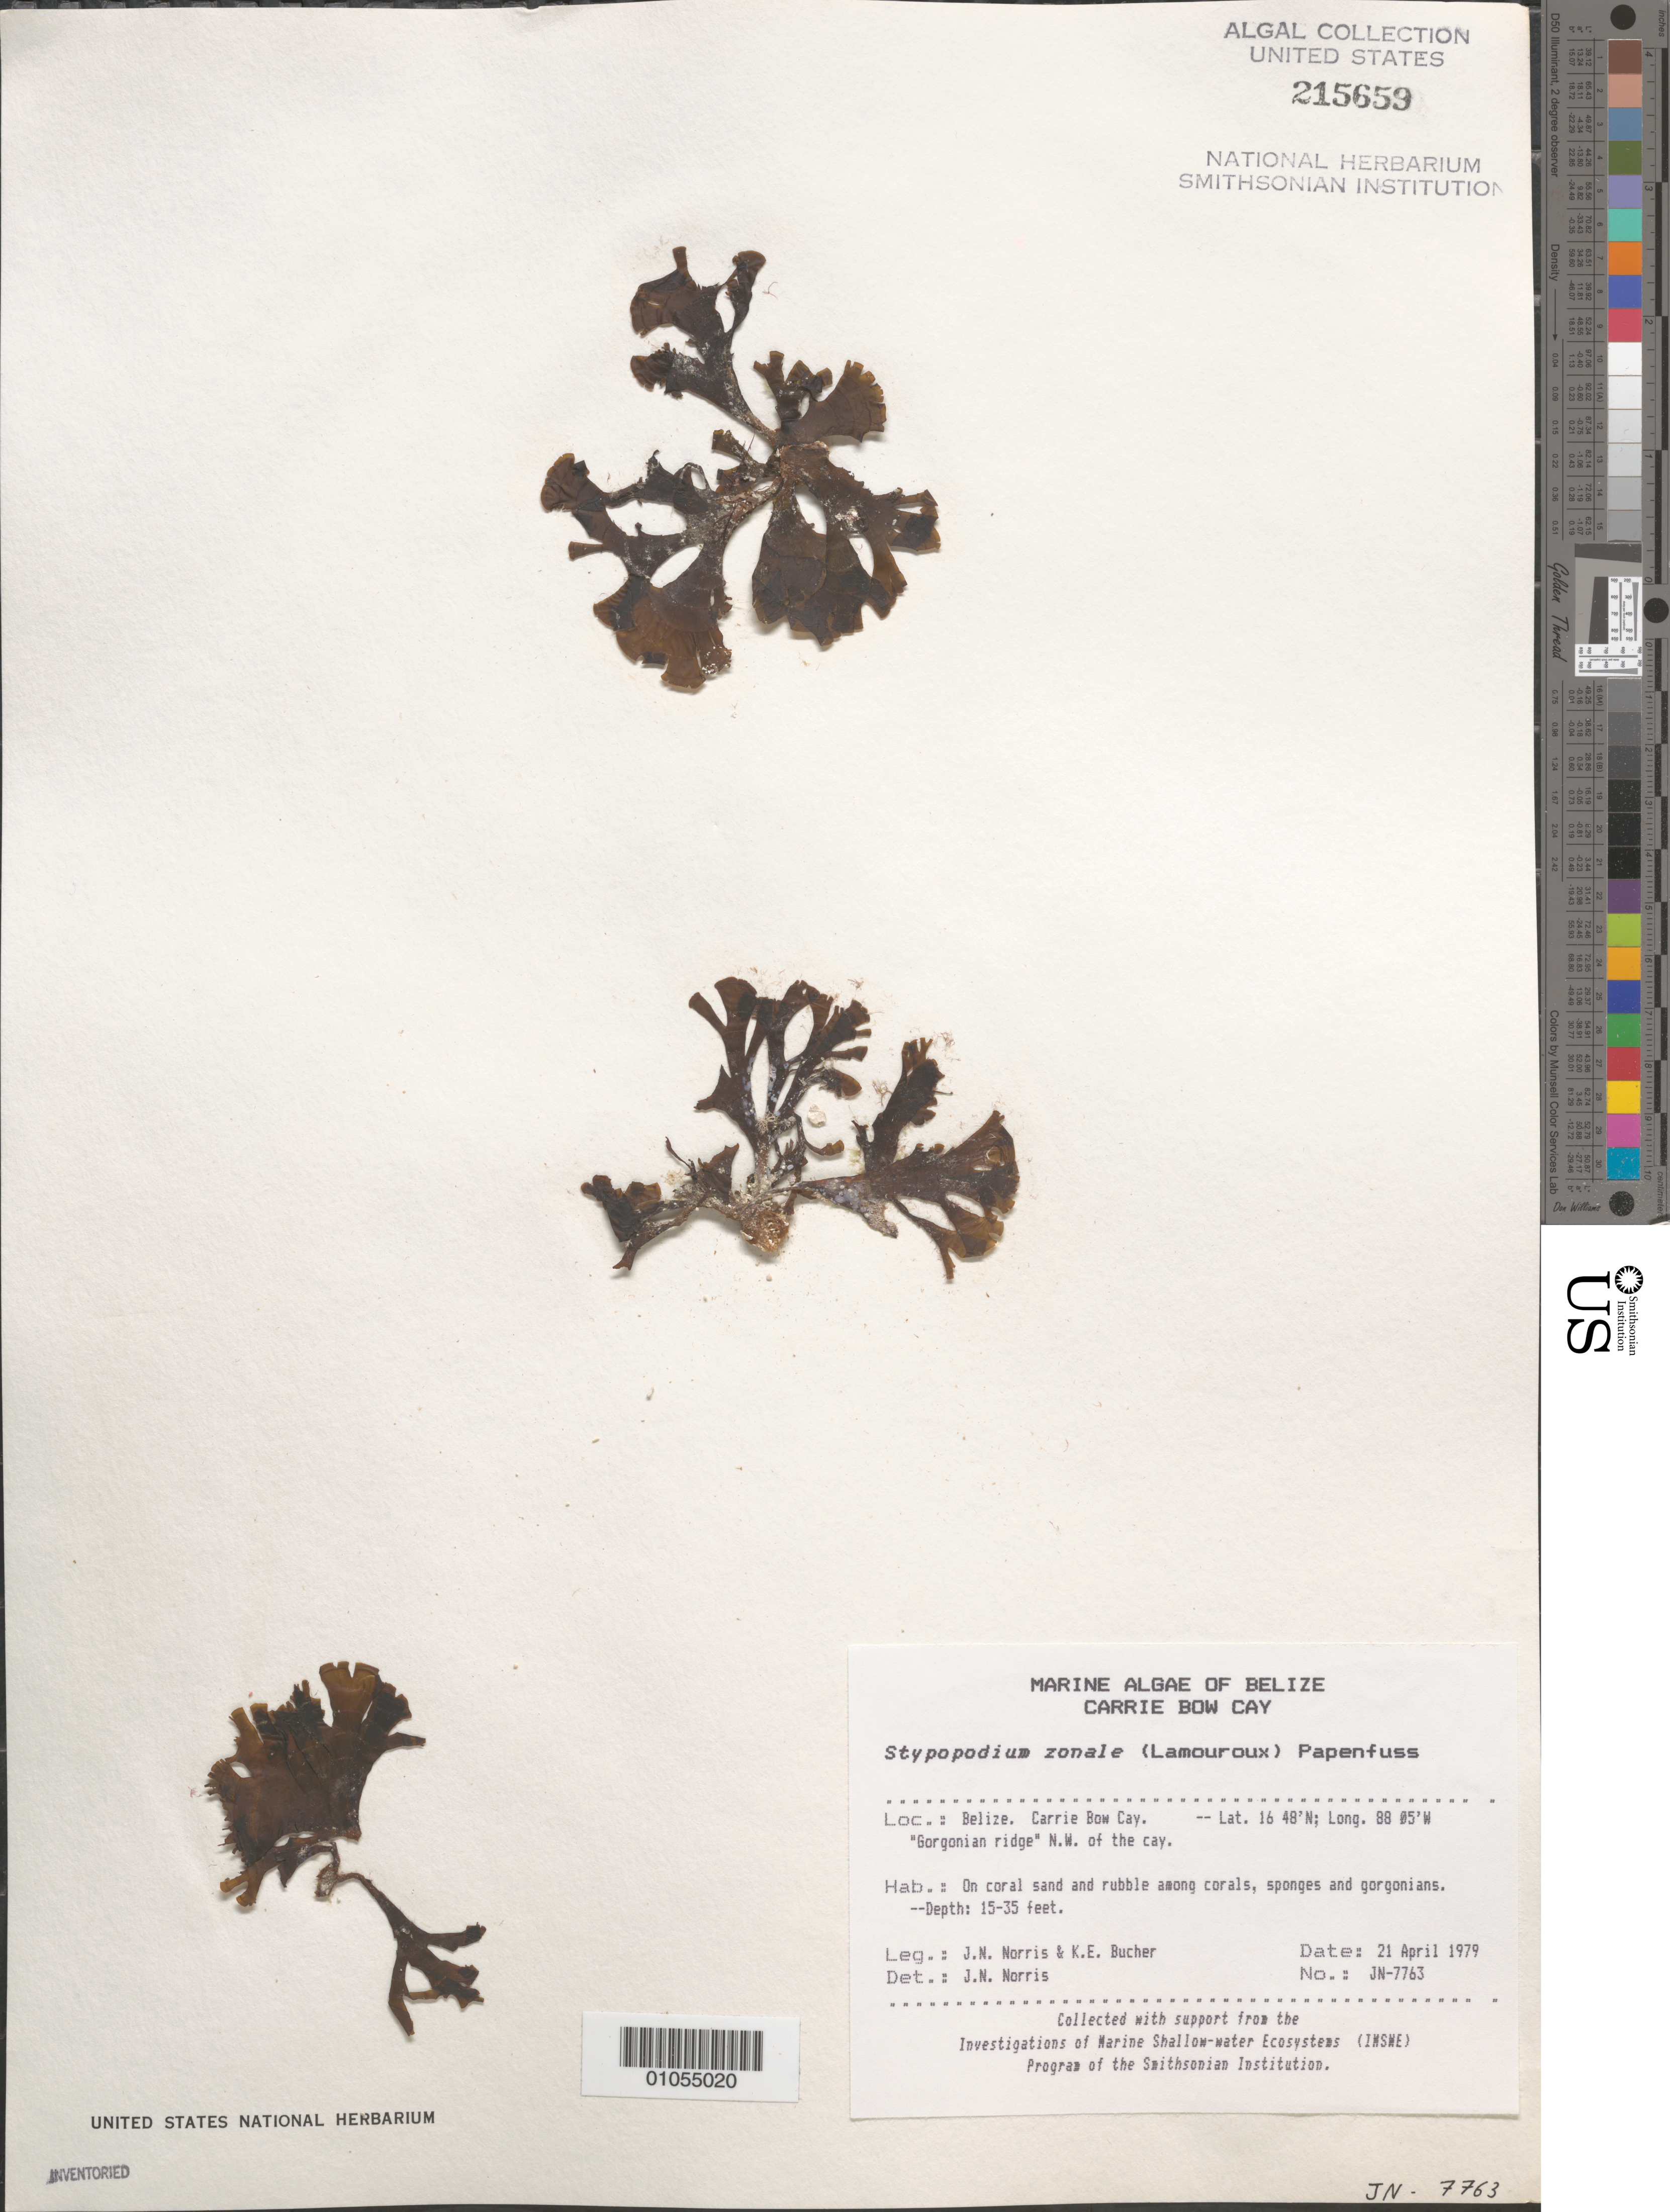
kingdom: Chromista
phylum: Ochrophyta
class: Phaeophyceae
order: Dictyotales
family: Dictyotaceae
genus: Stypopodium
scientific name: Stypopodium zonale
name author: (J.V.Lamouroux) Papenf.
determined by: Norris, James N.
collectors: J. N. Norris & K. E. Bucher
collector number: JN-7763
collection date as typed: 21 Apr 1979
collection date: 1979-04-21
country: Belize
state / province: Stann Creek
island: Carrie Bow Cay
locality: "Gorgonian ridge" northwest of the cay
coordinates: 16 48'N, 88 05'W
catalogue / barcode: US 215659